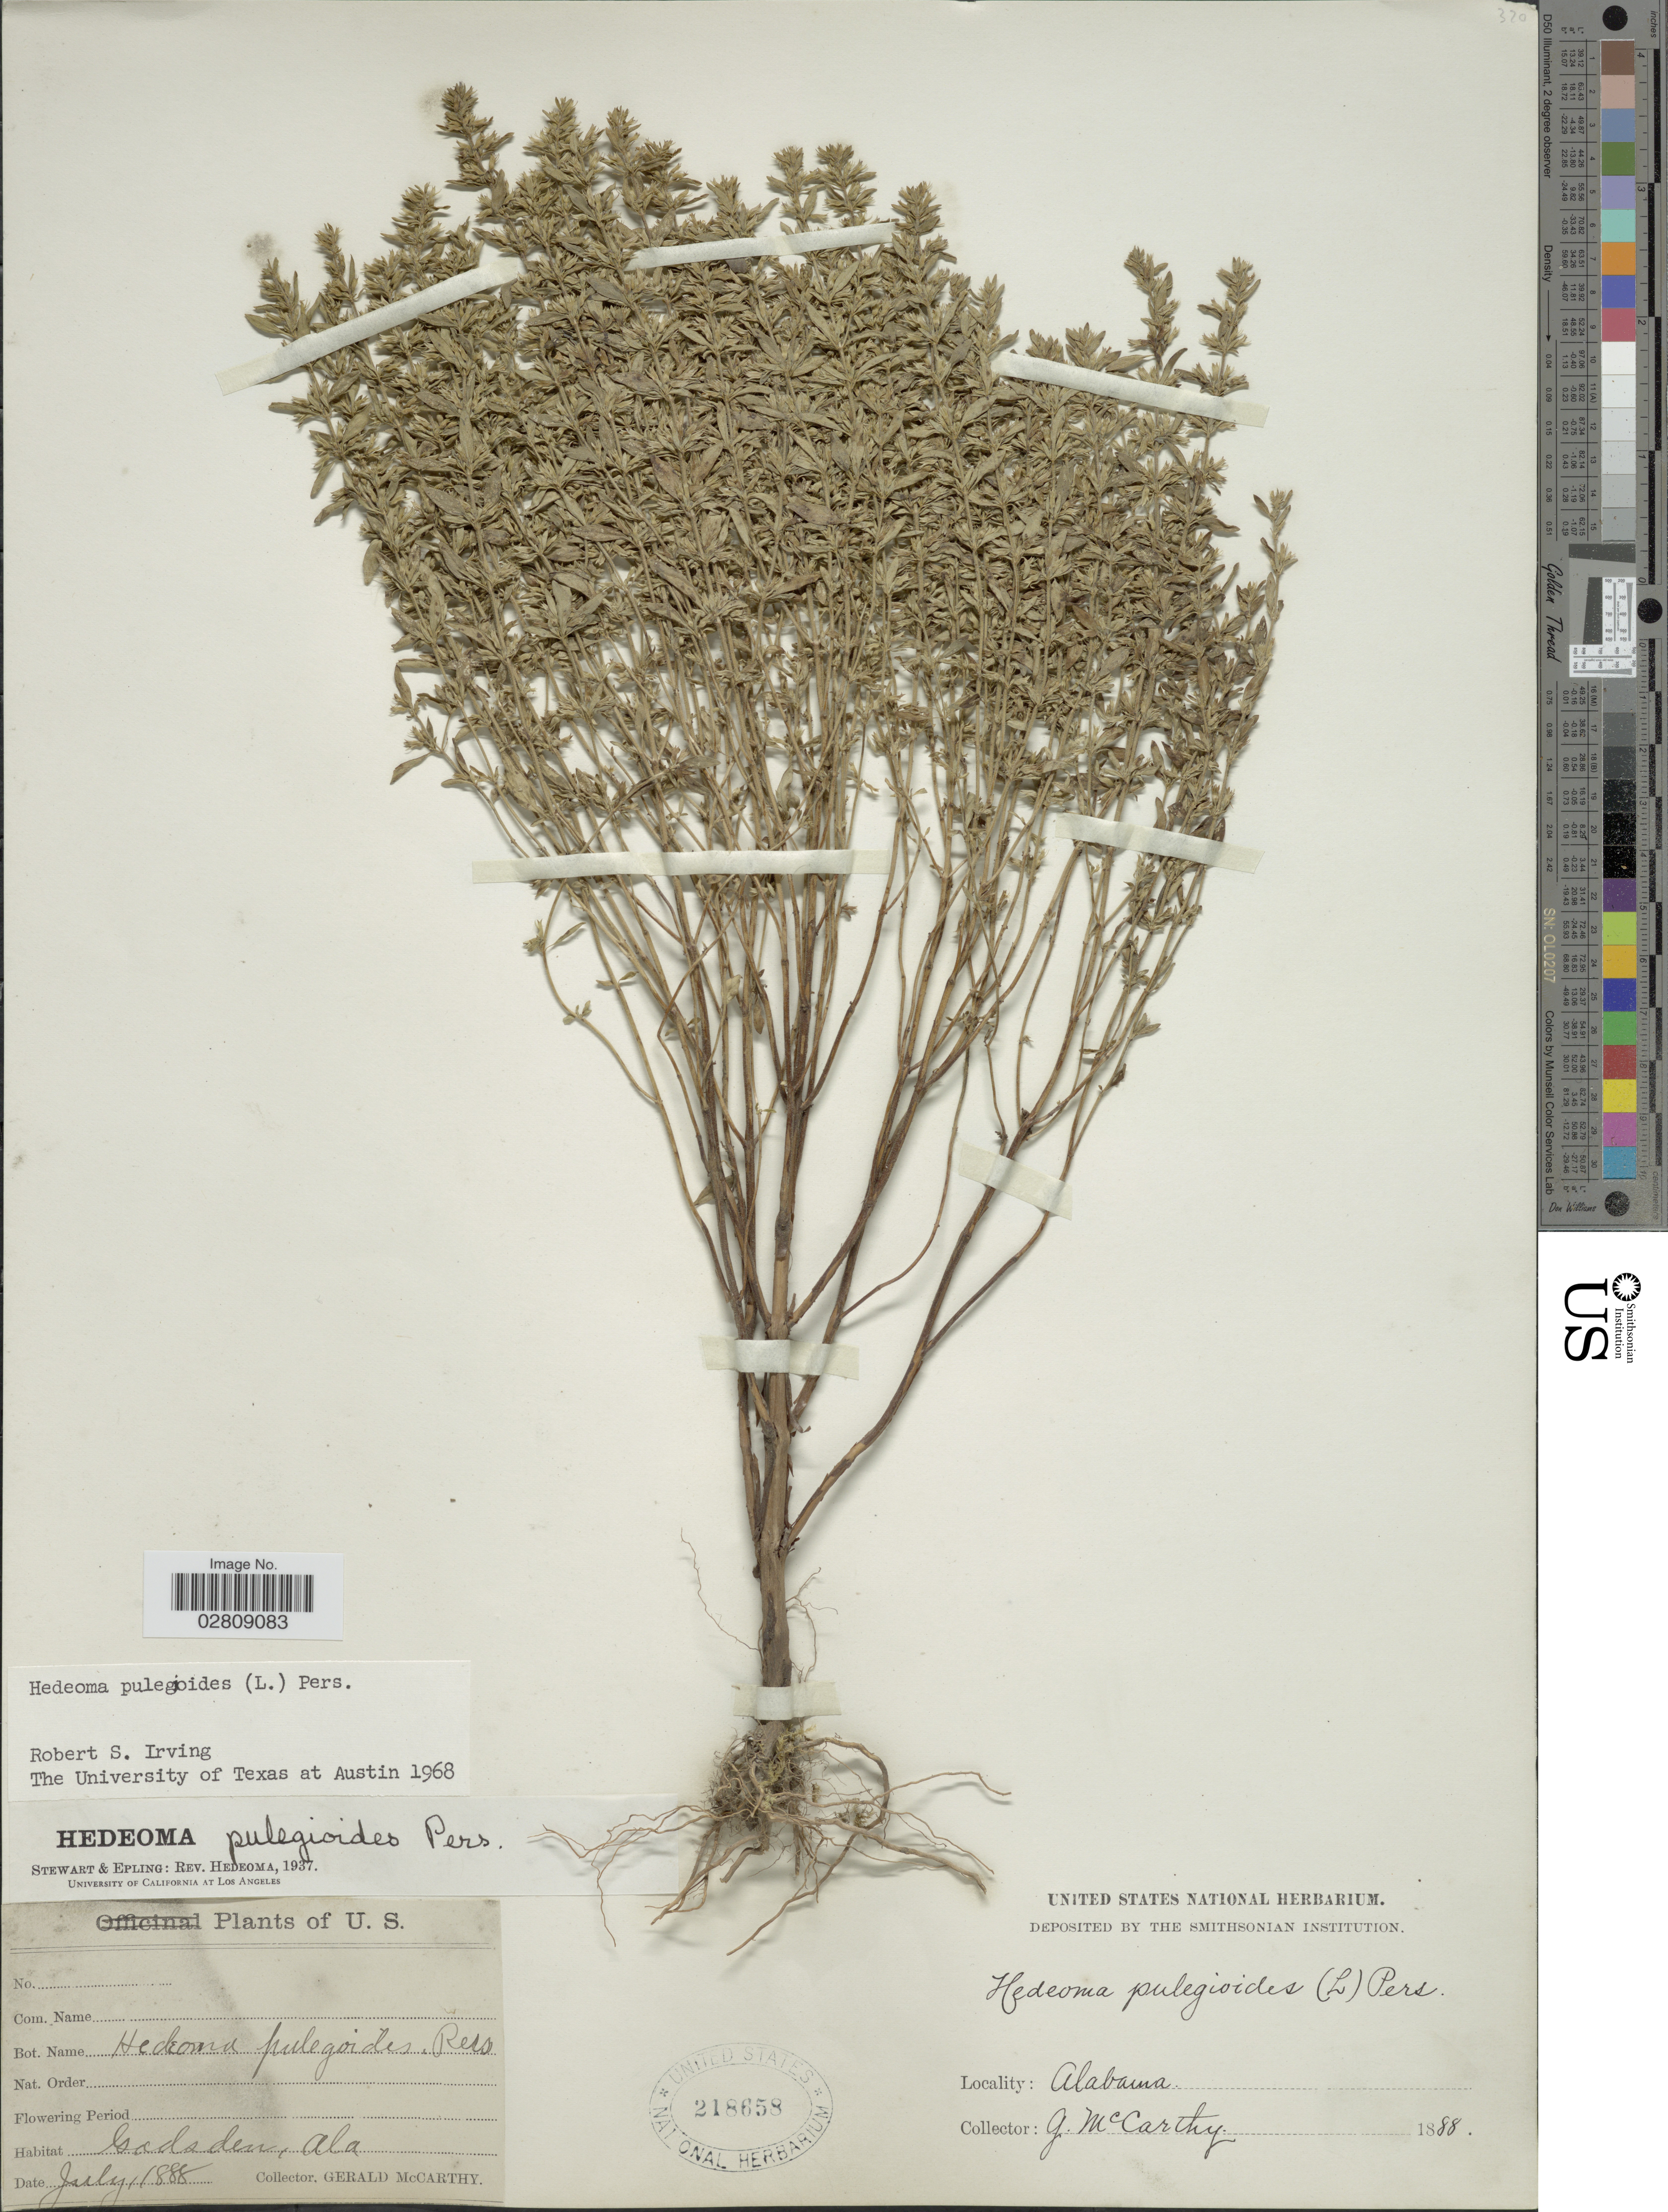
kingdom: Plantae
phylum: Tracheophyta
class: Magnoliopsida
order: Lamiales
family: Lamiaceae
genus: Hedeoma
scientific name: Hedeoma pulegioides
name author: (L.) Pers.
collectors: G. McCarthy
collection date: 1888-07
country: United States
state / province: Alabama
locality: Gadsden.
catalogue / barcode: US 218658